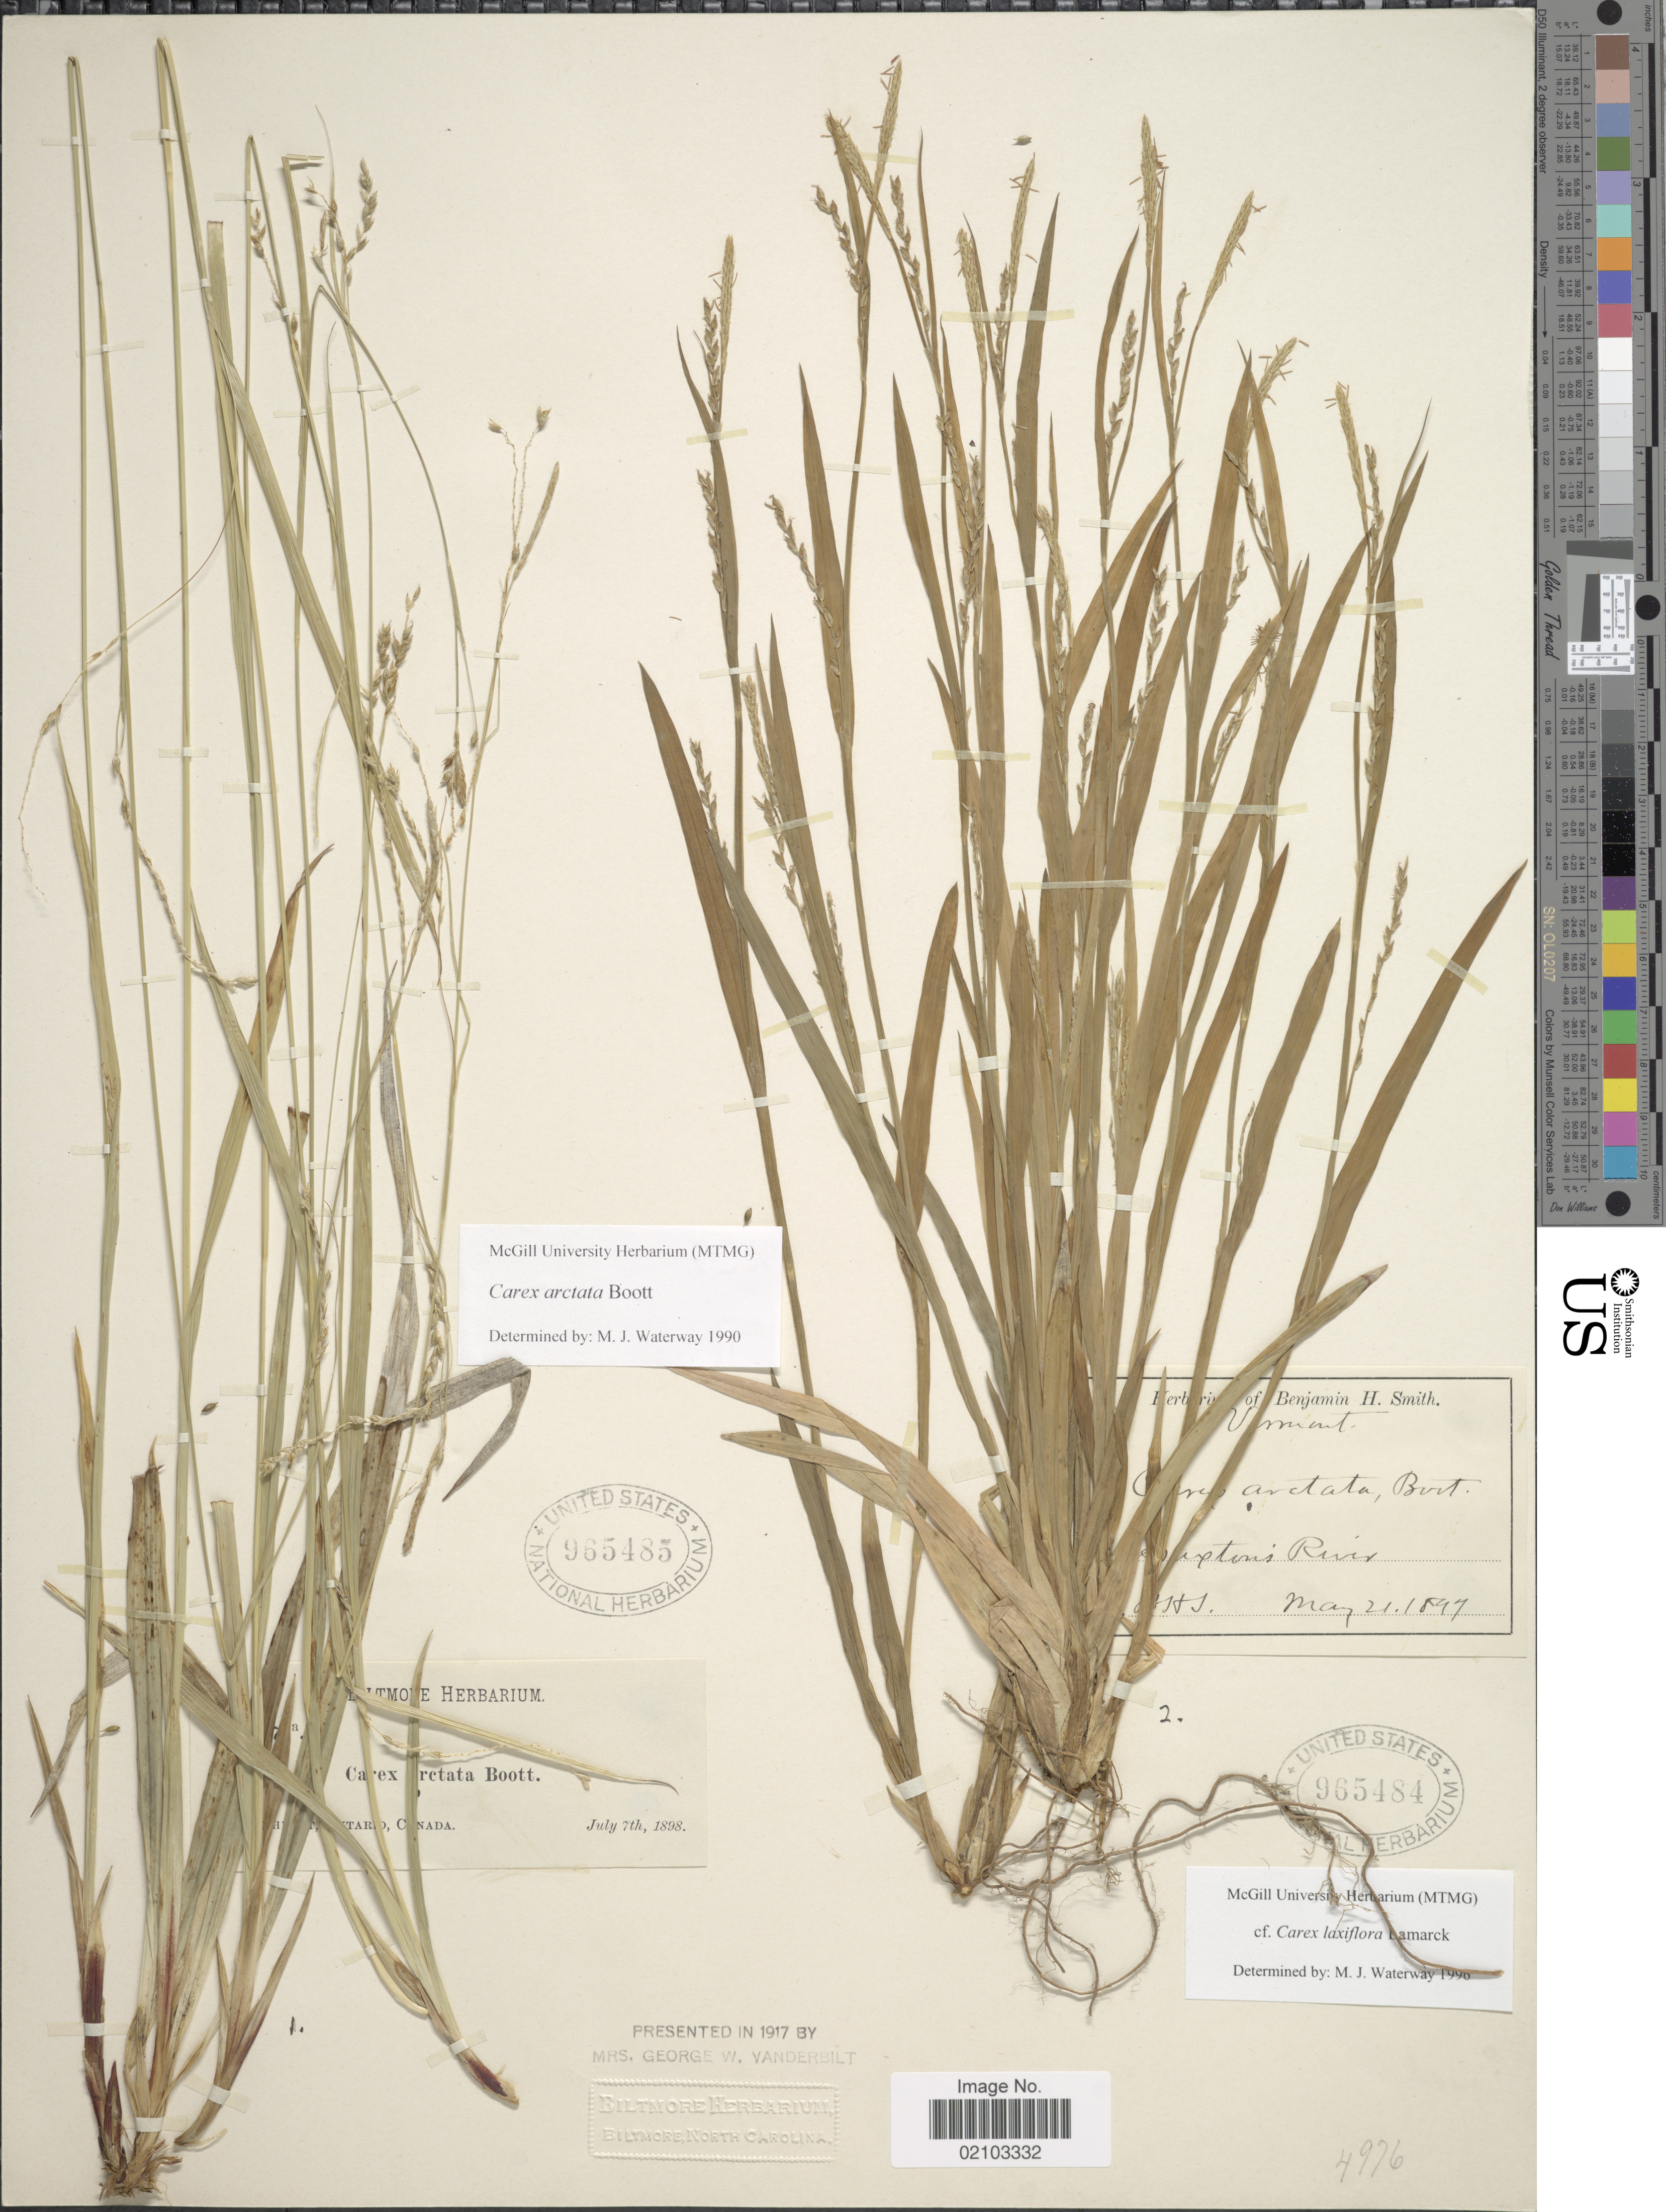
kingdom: Plantae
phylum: Tracheophyta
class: Liliopsida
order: Poales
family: Cyperaceae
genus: Carex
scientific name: Carex arctata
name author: Boott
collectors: B. H. Smith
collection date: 1897-05-21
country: United States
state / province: Vermont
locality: Saxtons River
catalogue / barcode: US 965484-2